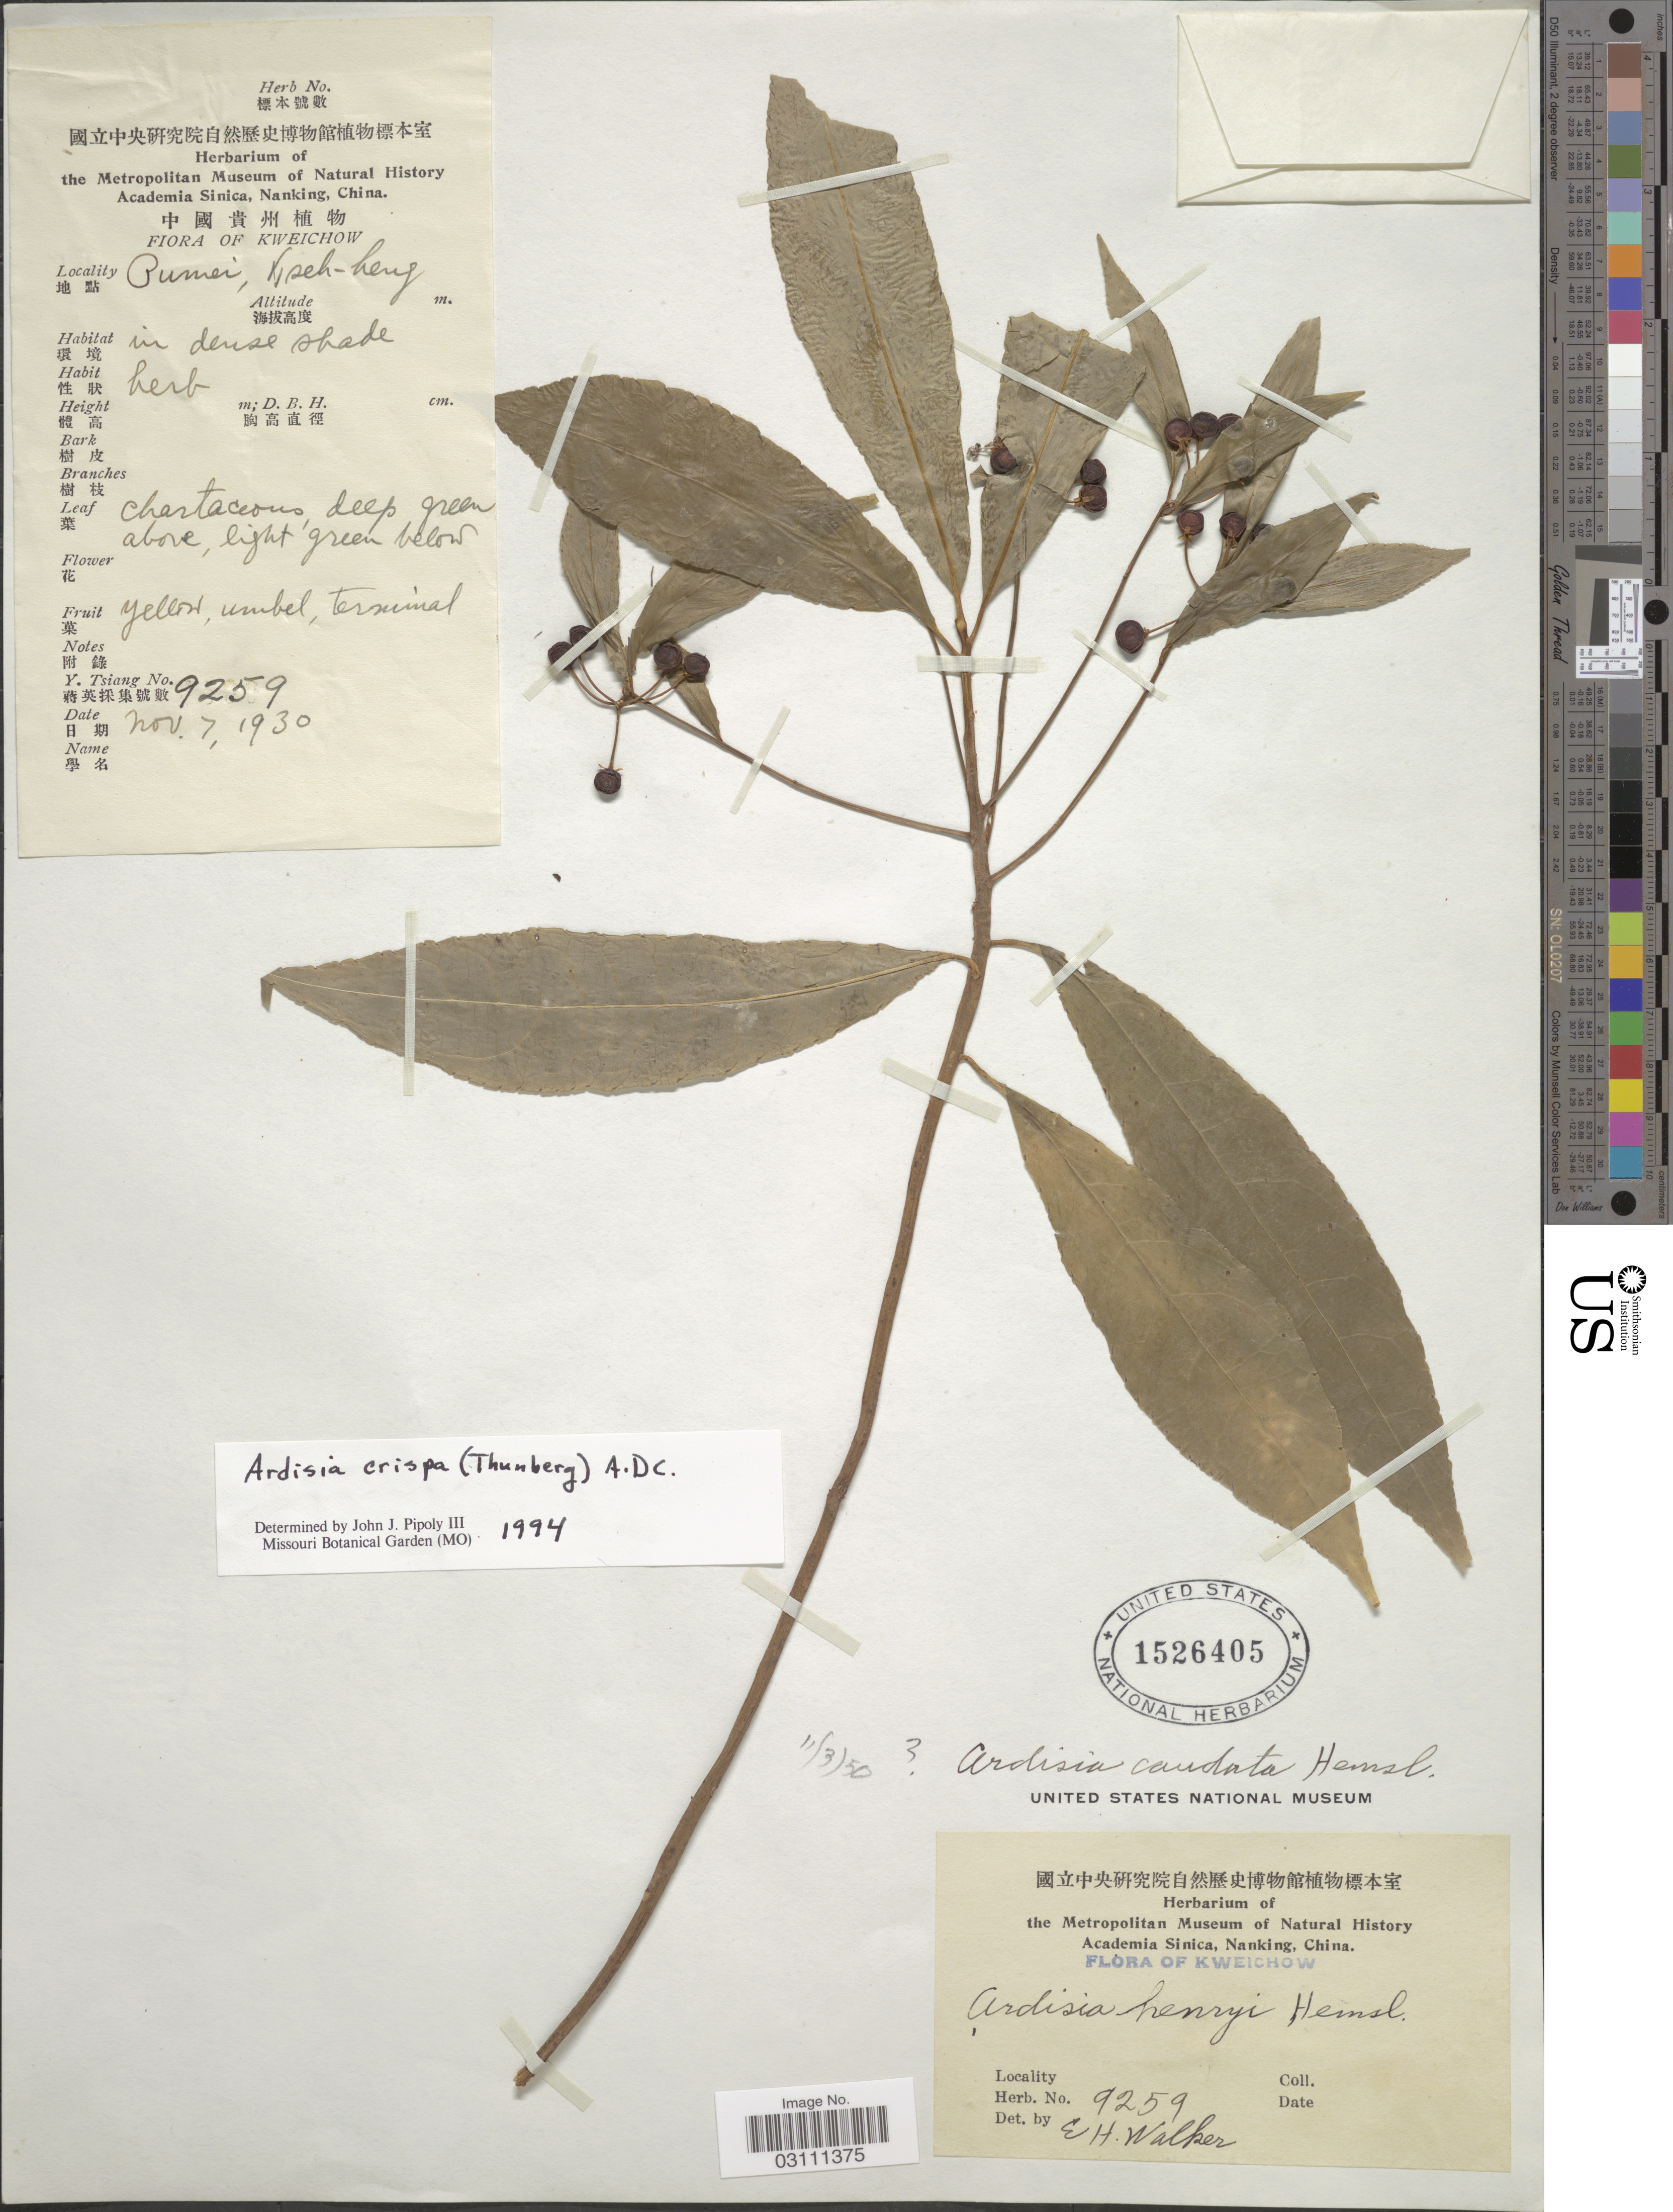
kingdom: Plantae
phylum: Tracheophyta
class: Magnoliopsida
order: Ericales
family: Primulaceae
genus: Ardisia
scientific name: Ardisia crispa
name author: (Thunb.) A. DC.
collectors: Y. Tsiang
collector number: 9259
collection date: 1930-11-07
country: China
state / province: Guizhou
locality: Kweichow. Pumei, Tseh-heng.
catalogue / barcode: US 1526405